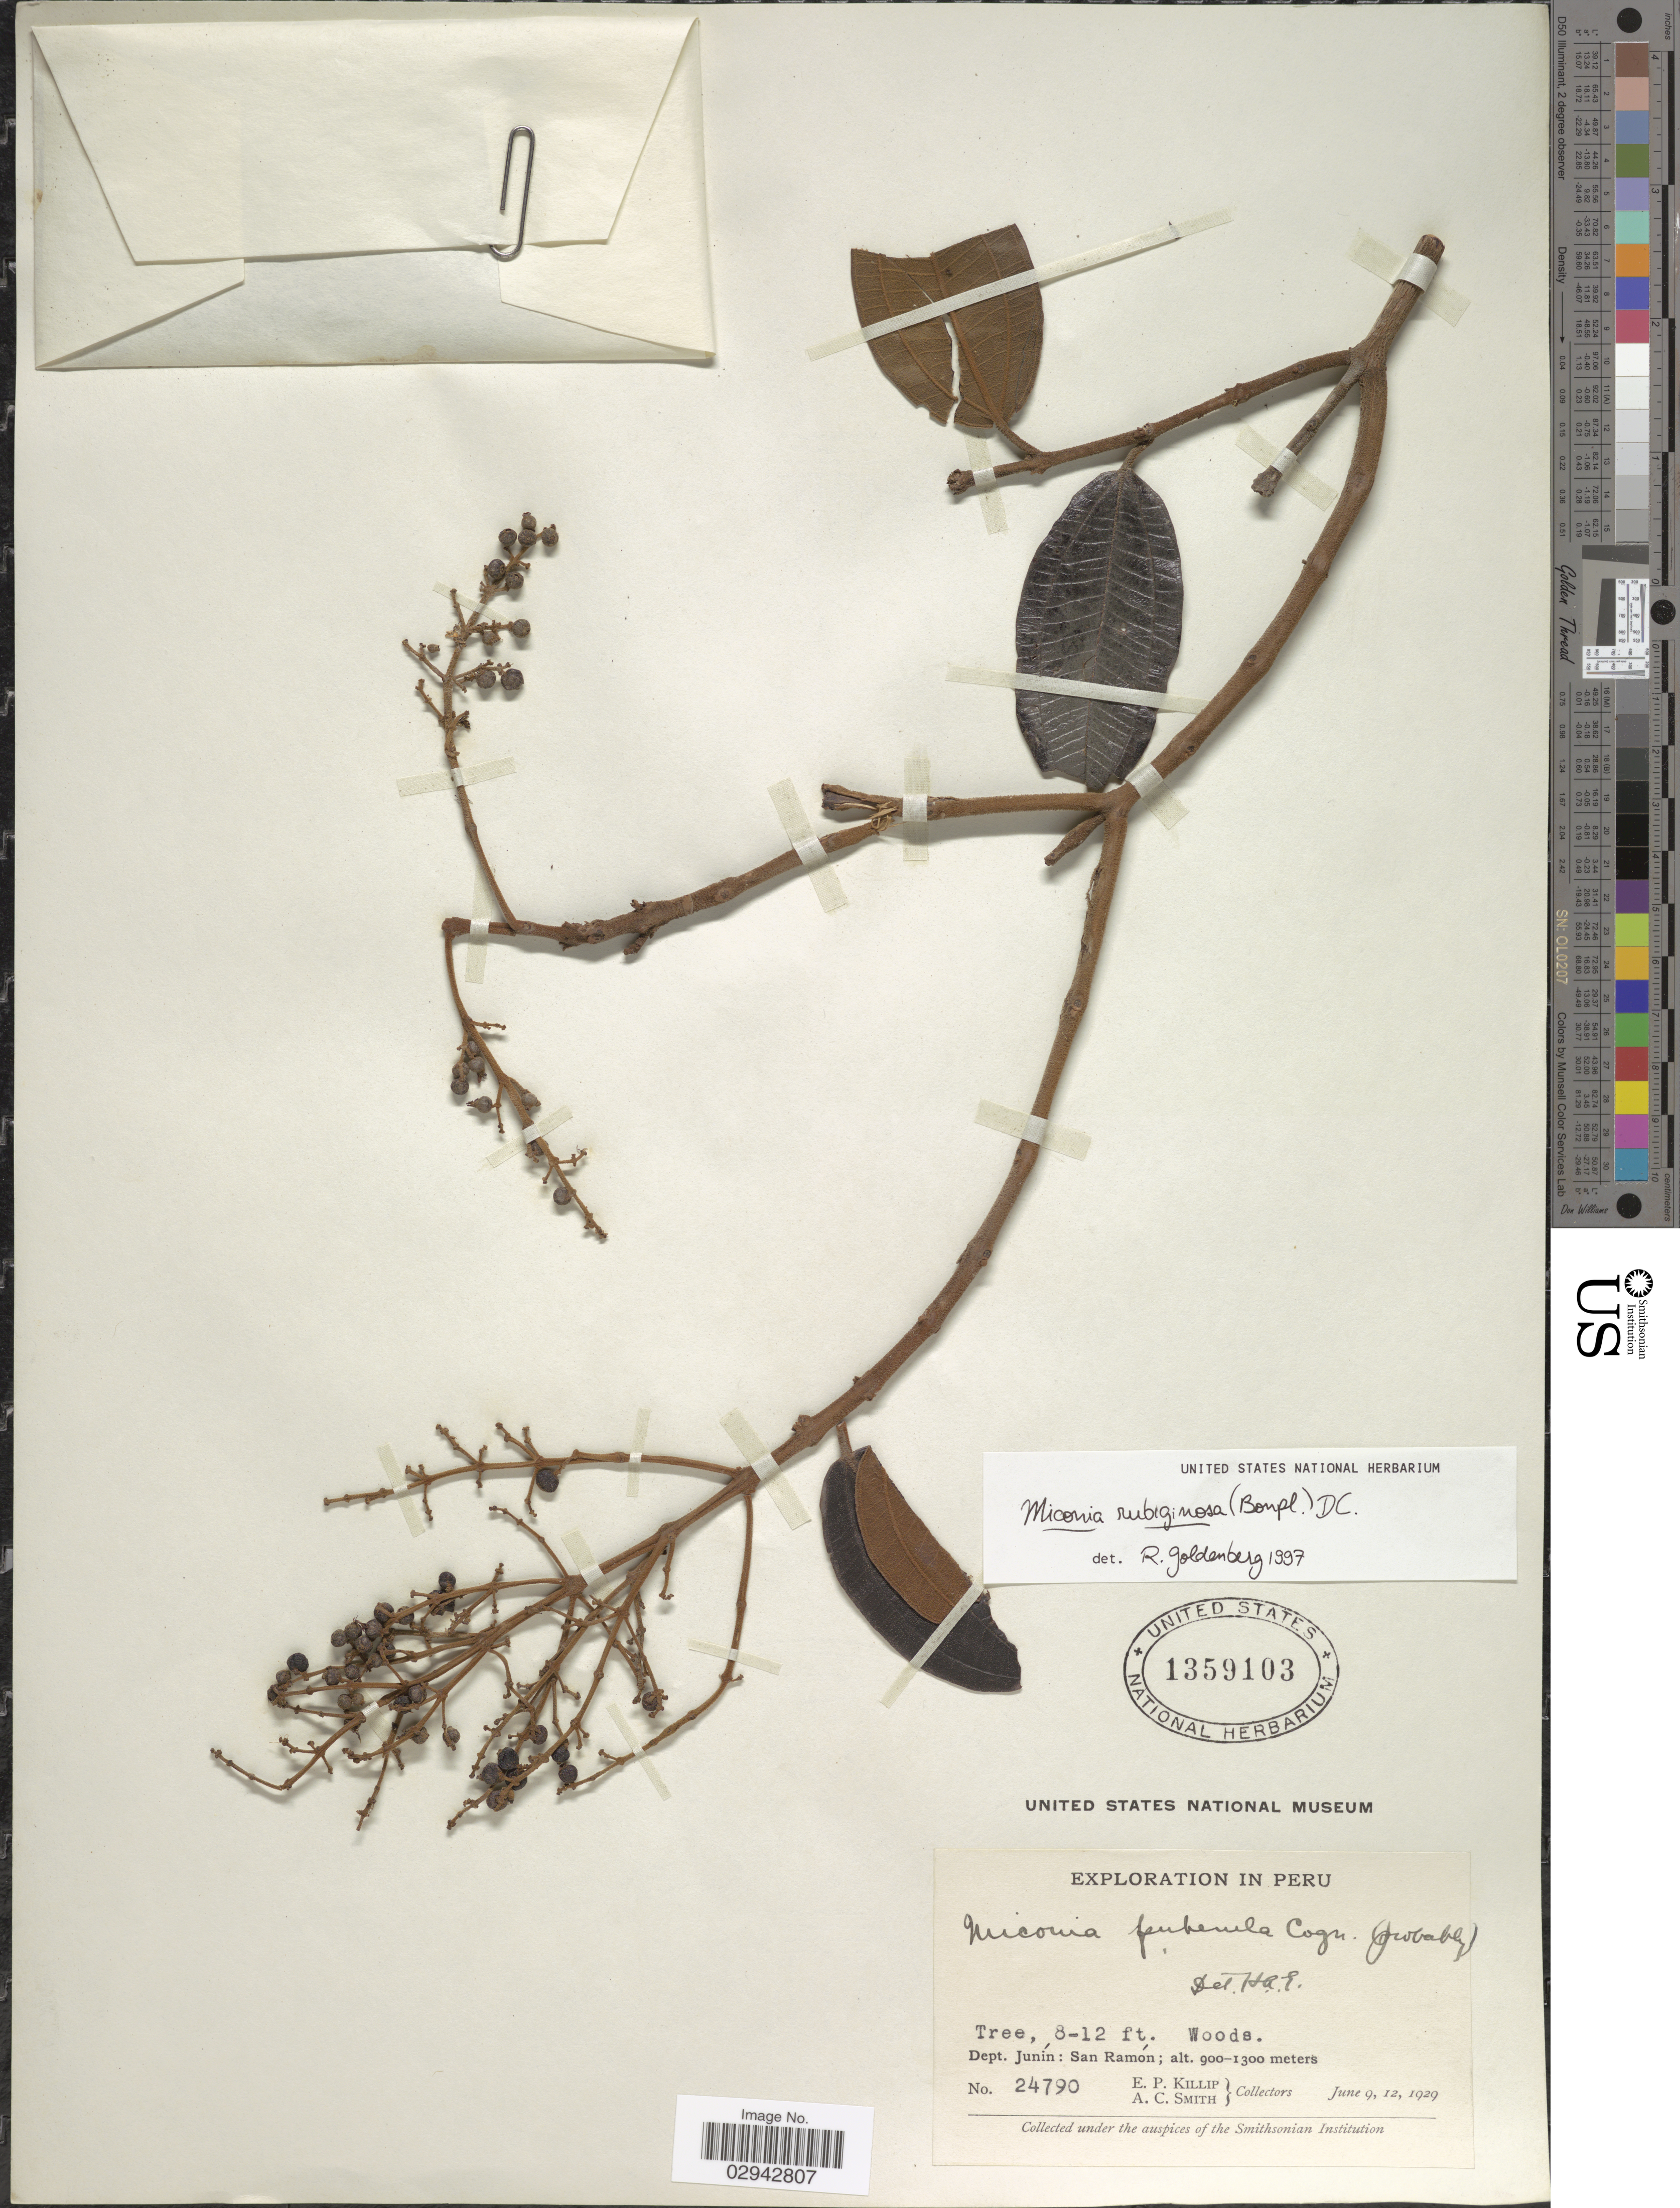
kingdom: Plantae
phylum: Tracheophyta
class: Magnoliopsida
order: Myrtales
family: Melastomataceae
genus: Miconia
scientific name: Miconia rubiginosa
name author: (Bonpl.) DC.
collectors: E. P. Killip & A. C. Smith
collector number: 24790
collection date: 1929-06-09/1929-06-12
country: Peru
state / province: Junín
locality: Dept. Junín: San Ramón.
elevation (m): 900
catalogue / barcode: US 1359103